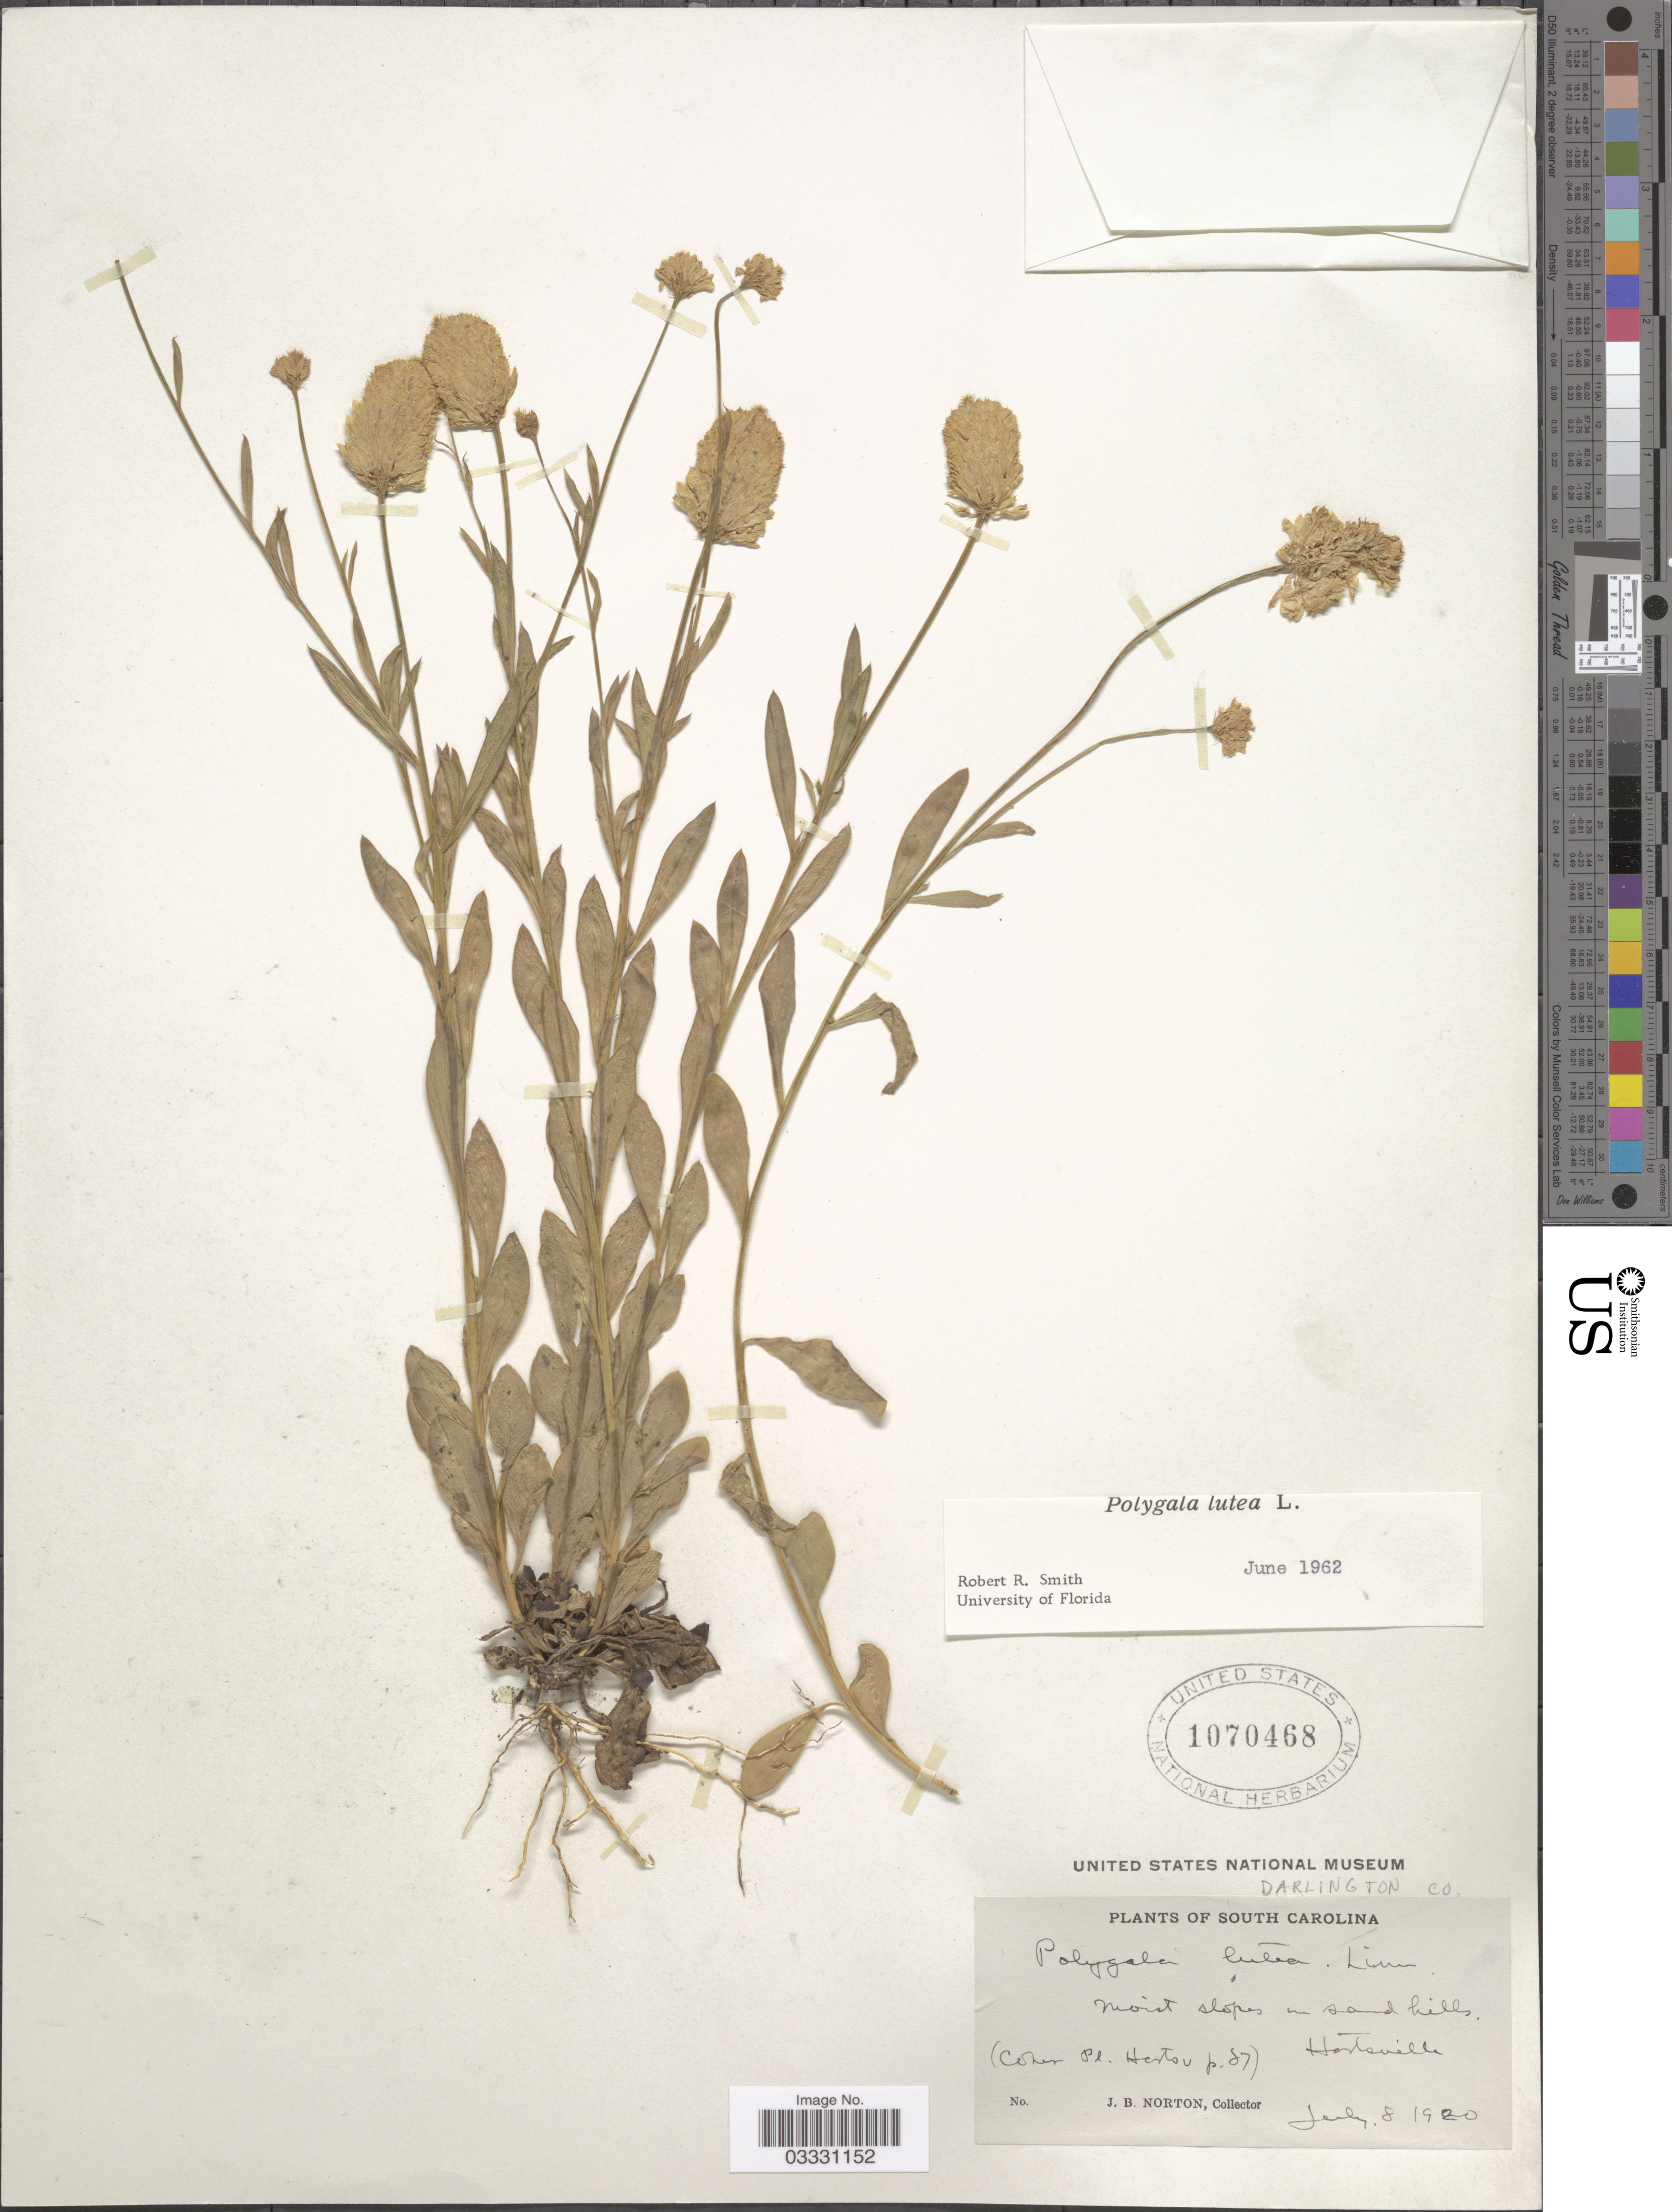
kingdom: Plantae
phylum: Tracheophyta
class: Magnoliopsida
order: Fabales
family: Polygalaceae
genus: Polygala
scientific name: Polygala lutea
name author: L.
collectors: J. B. Norton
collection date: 1920-07-08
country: United States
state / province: South Carolina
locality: Darlington Co. Hartsville.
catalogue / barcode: US 1070468